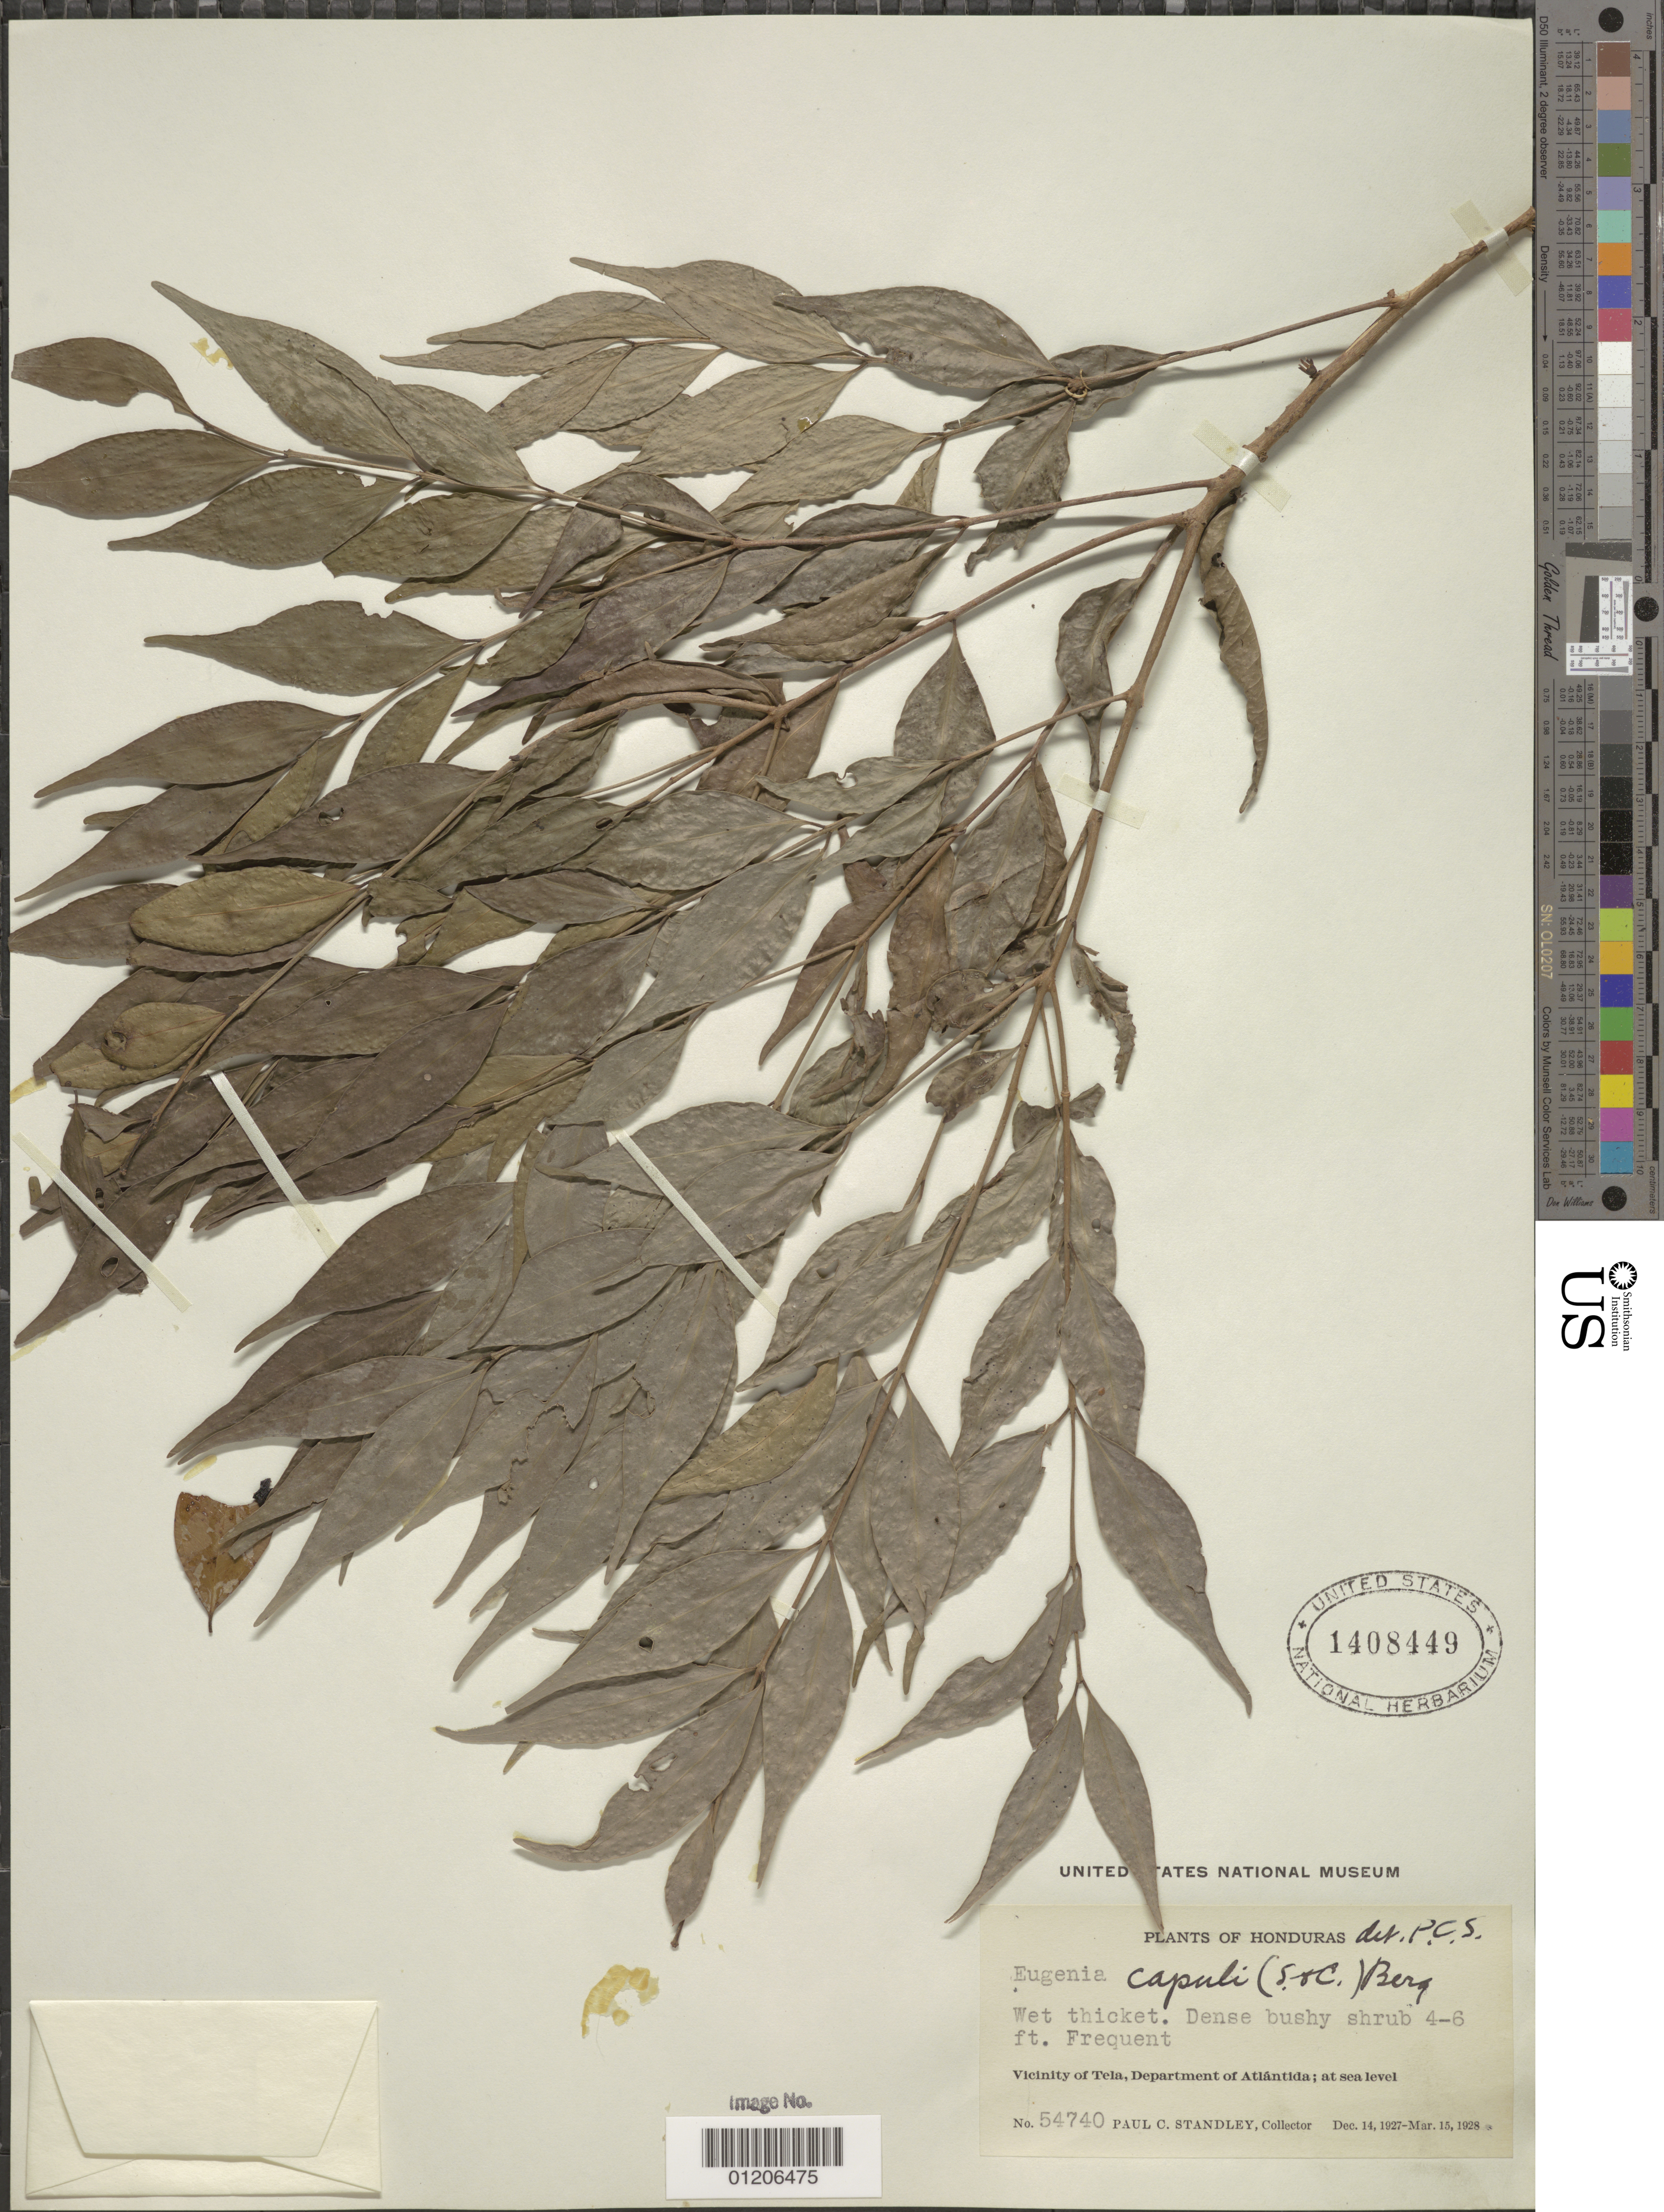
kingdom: Plantae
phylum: Tracheophyta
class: Magnoliopsida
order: Myrtales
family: Myrtaceae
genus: Eugenia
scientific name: Eugenia capuli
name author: (Schltdl. & Cham.) Hook. & Arn.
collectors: P. C. Standley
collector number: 54740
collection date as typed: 14 Dec 1927 to 15 Mar 1927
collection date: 1927-03-15/1927-12-14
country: Honduras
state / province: Atlántida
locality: Vicinity of Tela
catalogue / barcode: US 1408449